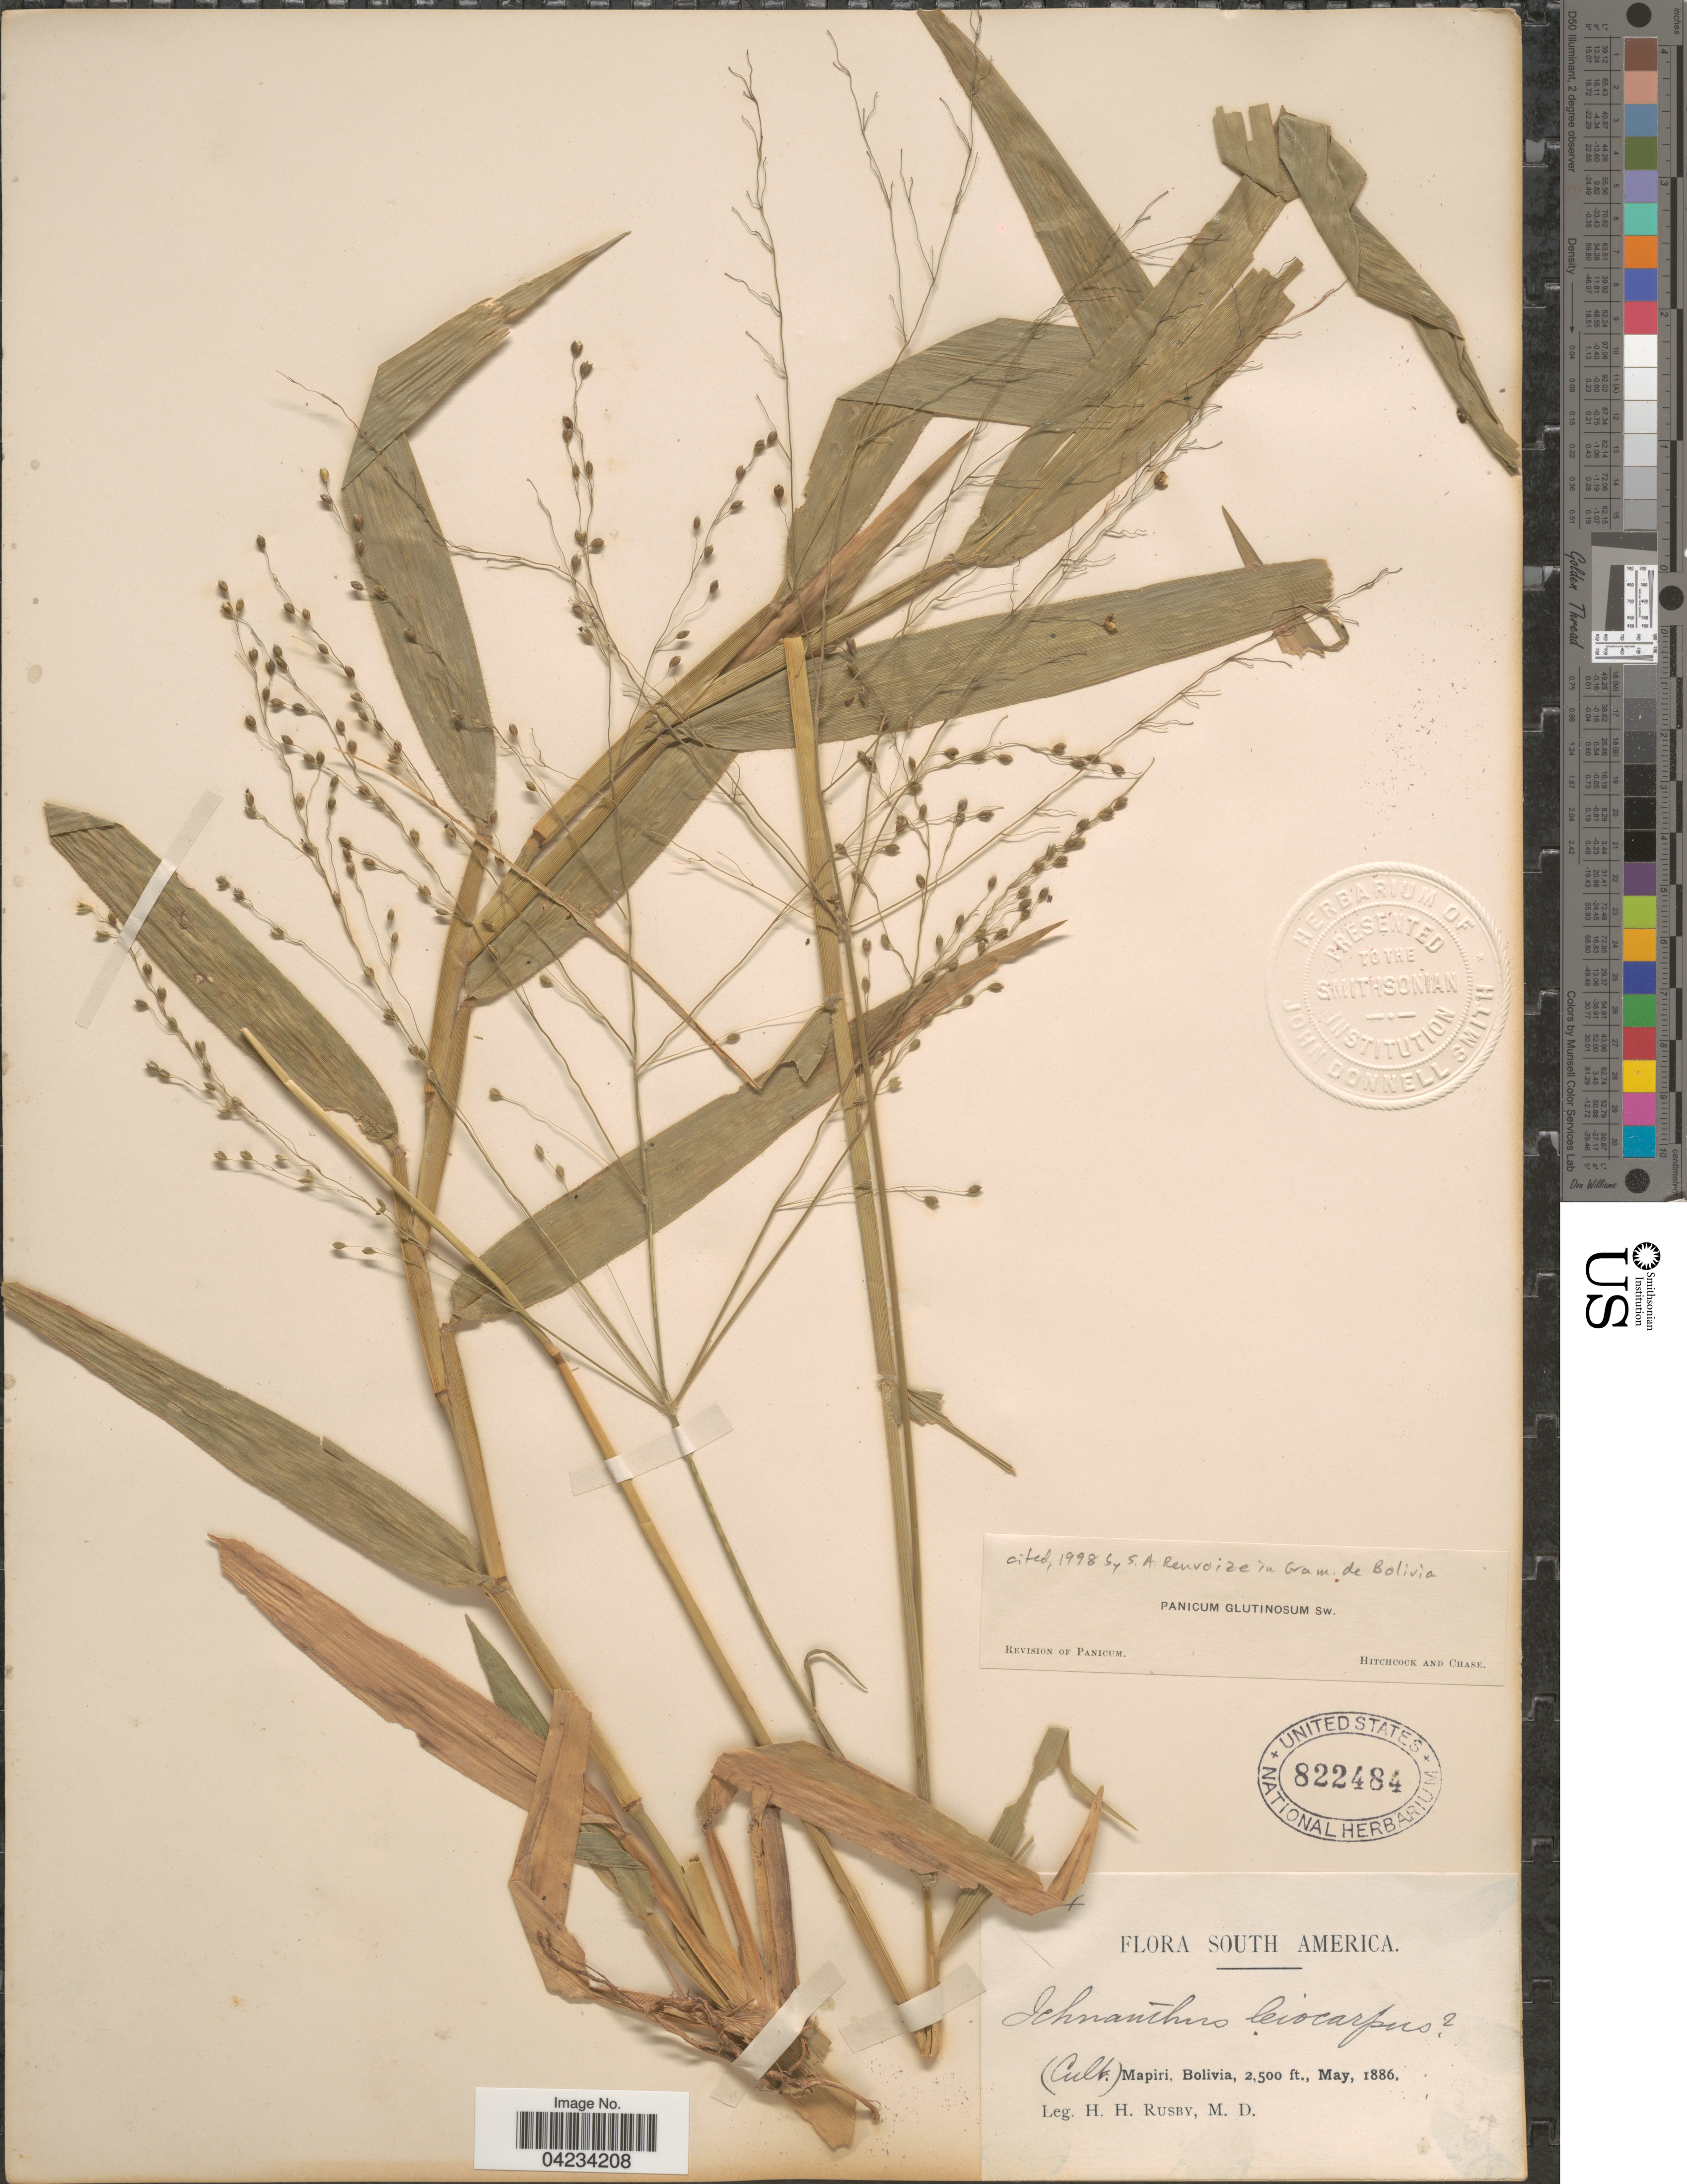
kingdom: Plantae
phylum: Tracheophyta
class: Liliopsida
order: Poales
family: Poaceae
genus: Homolepis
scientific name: Homolepis glutinosa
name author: (Sw.) Zuloaga & Soderstr.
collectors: H. H. Rusby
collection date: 1886-05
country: Bolivia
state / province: La Páz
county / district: Larecaja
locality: Mapiri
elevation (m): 762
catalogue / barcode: US 822484